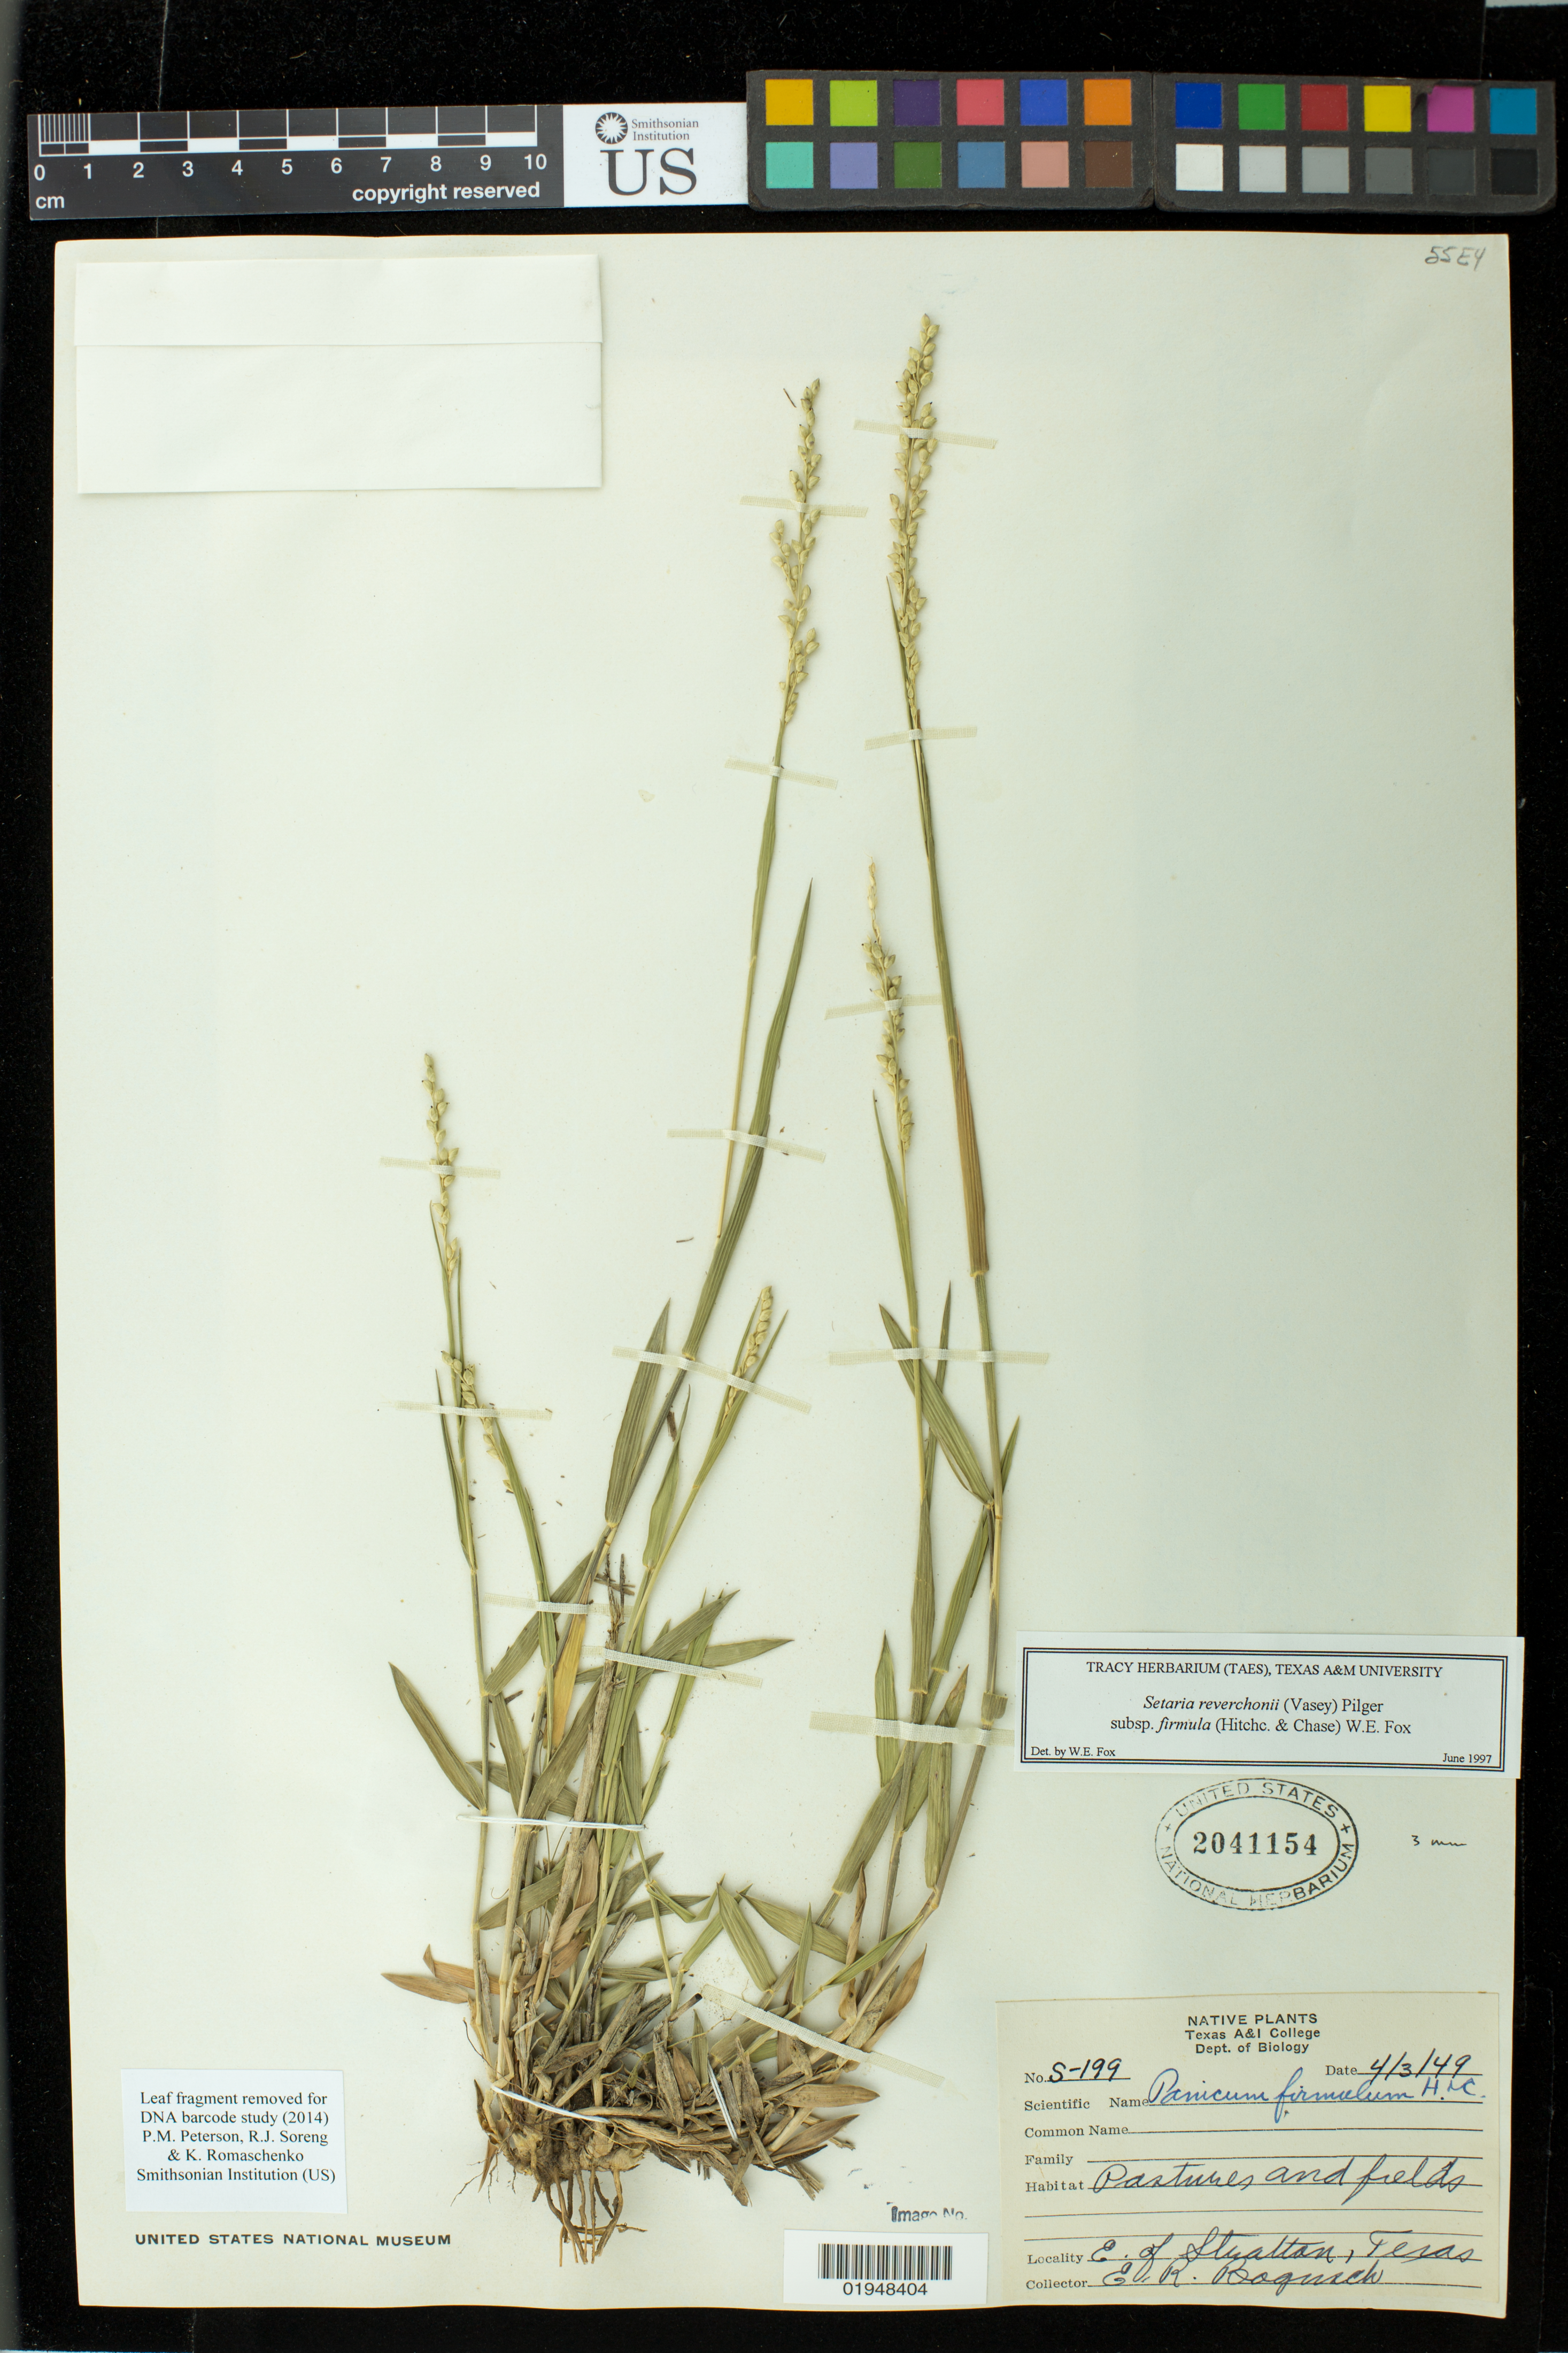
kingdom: Plantae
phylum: Tracheophyta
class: Liliopsida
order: Poales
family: Poaceae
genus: Setaria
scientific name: Setaria reverchonii subsp. firmula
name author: (Hitchc. & Chase) W.E. Fox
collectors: E. Bogusch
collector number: S-199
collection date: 1949-04-03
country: United States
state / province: Texas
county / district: DeWitt County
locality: E. of Stratton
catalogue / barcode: US 2041154